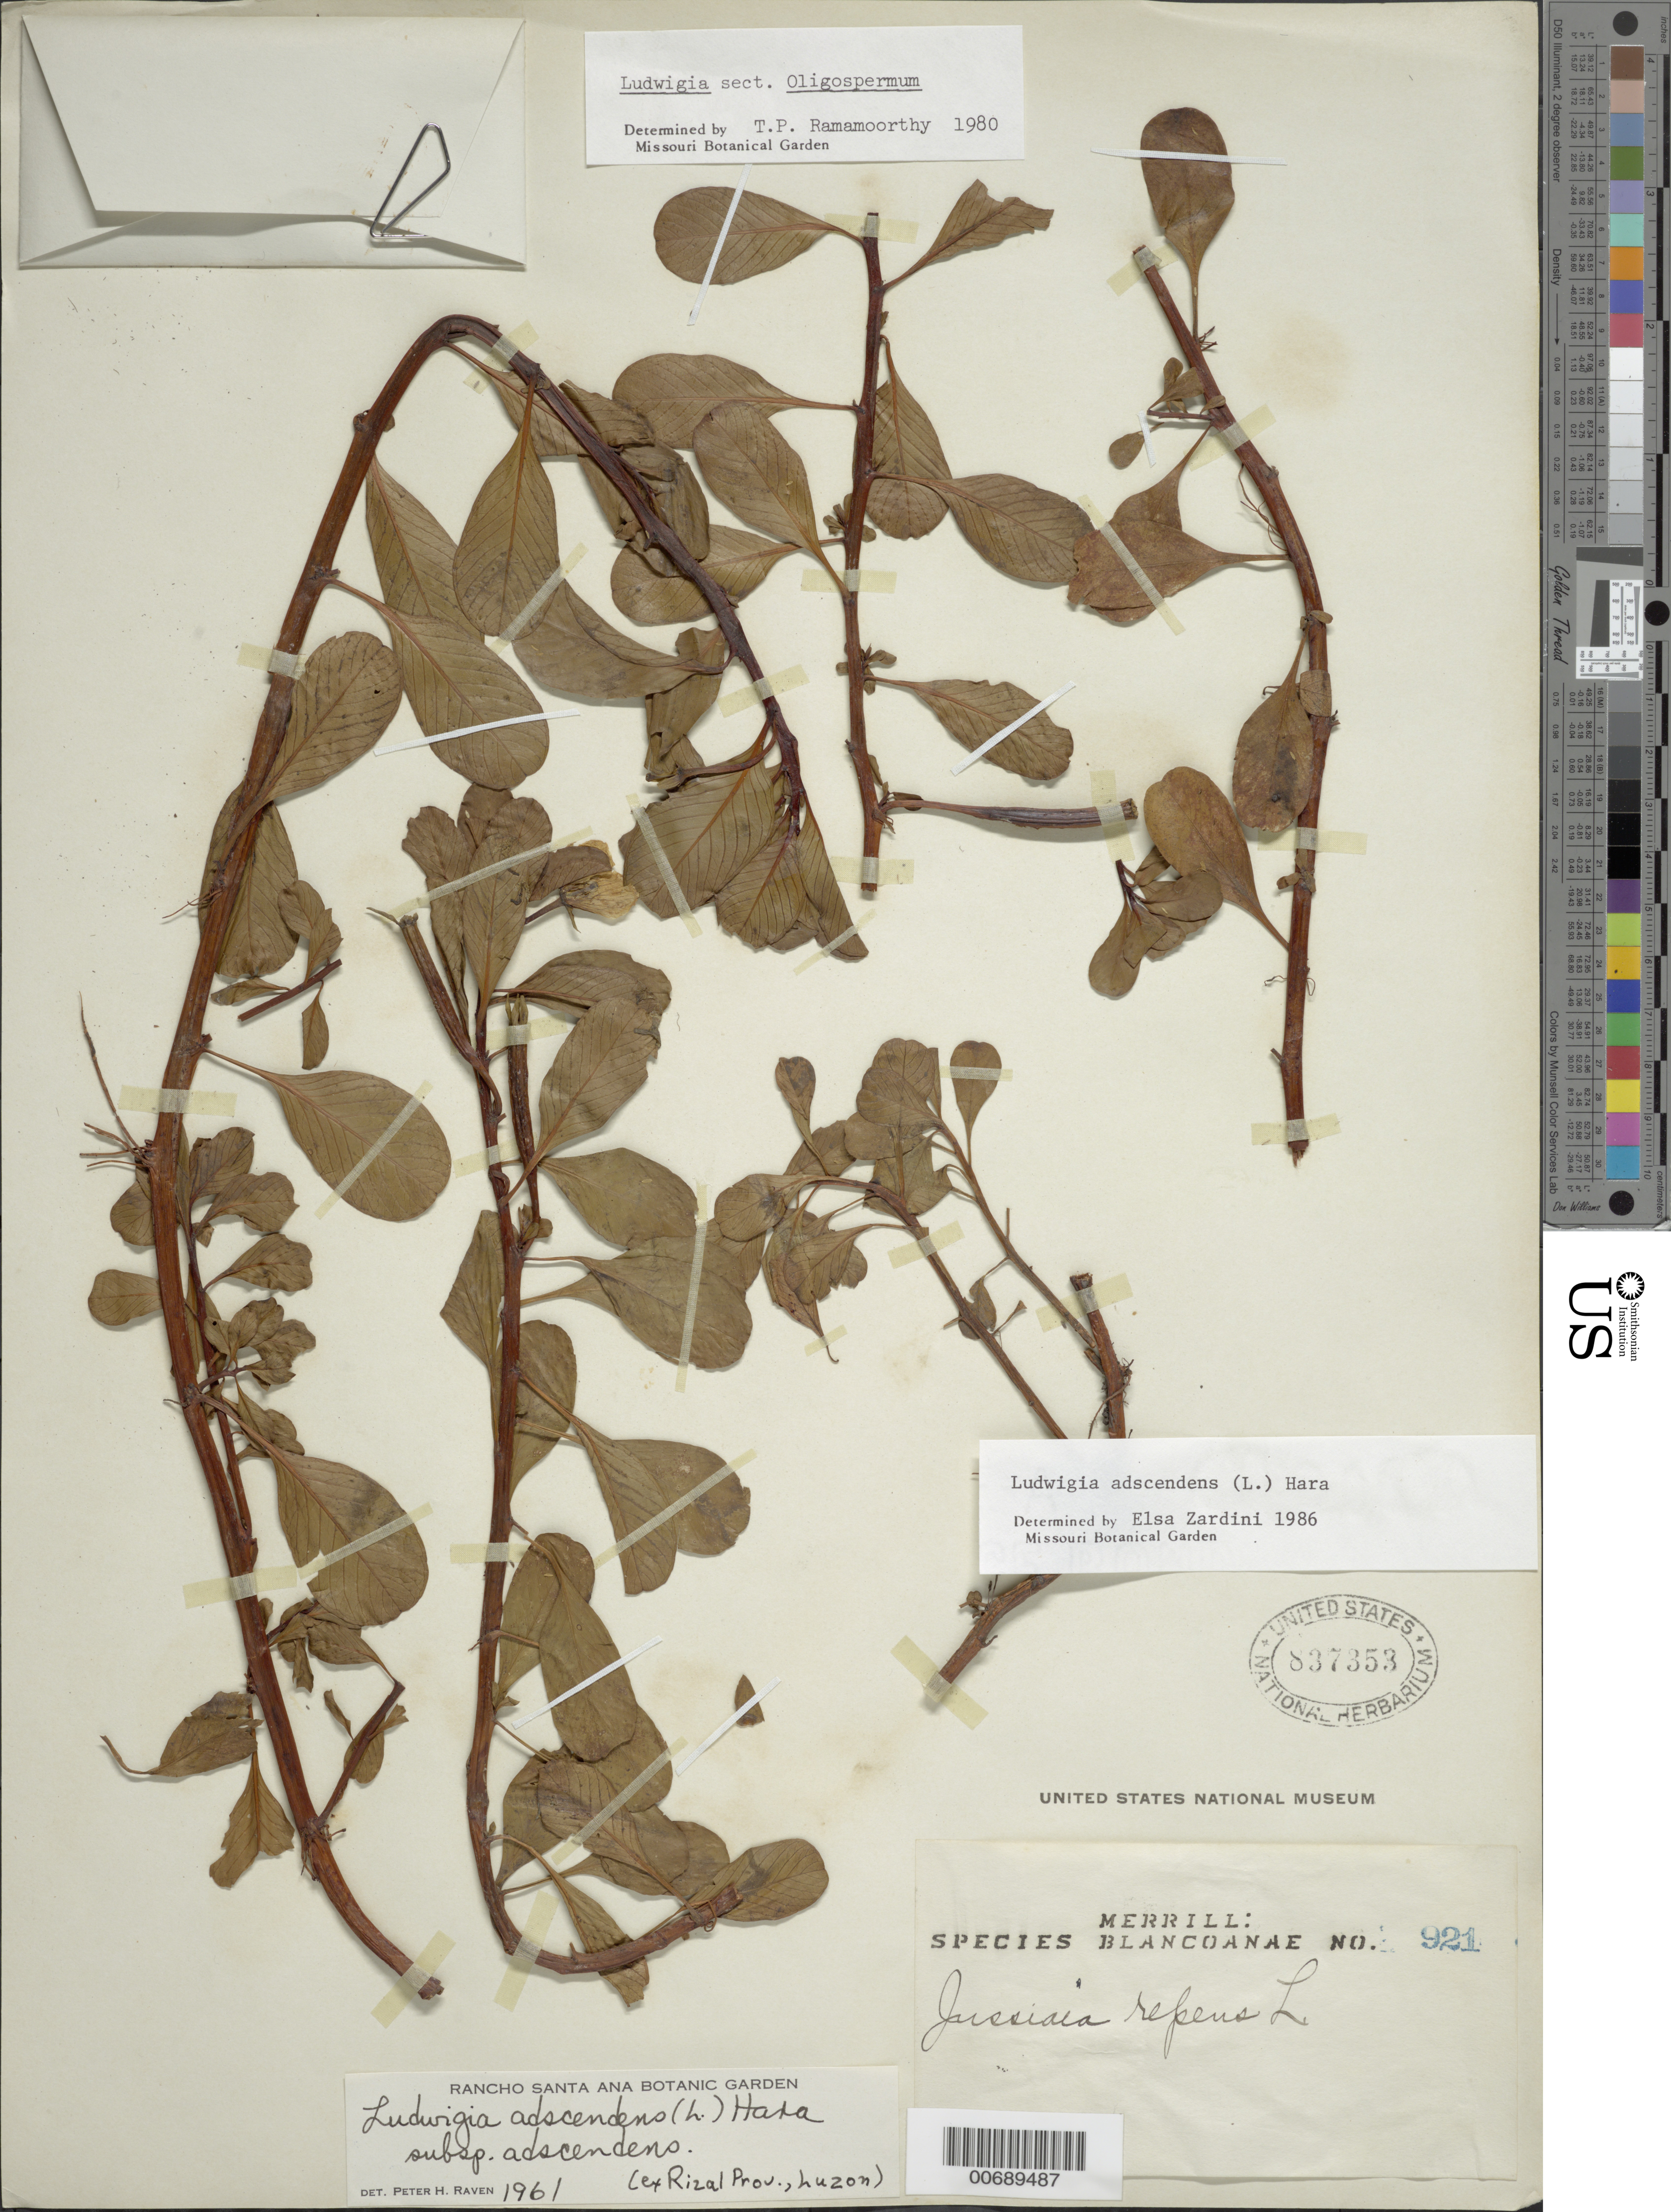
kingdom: Plantae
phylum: Tracheophyta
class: Magnoliopsida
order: Myrtales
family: Onagraceae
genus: Ludwigia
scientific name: Ludwigia adscendens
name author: (L.) H. Hara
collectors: E. D. Merrill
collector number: Sp. Blancoan. 0921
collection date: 1915-11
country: Philippines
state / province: Calabarzon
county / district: Rizal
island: Luzon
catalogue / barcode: US 837353